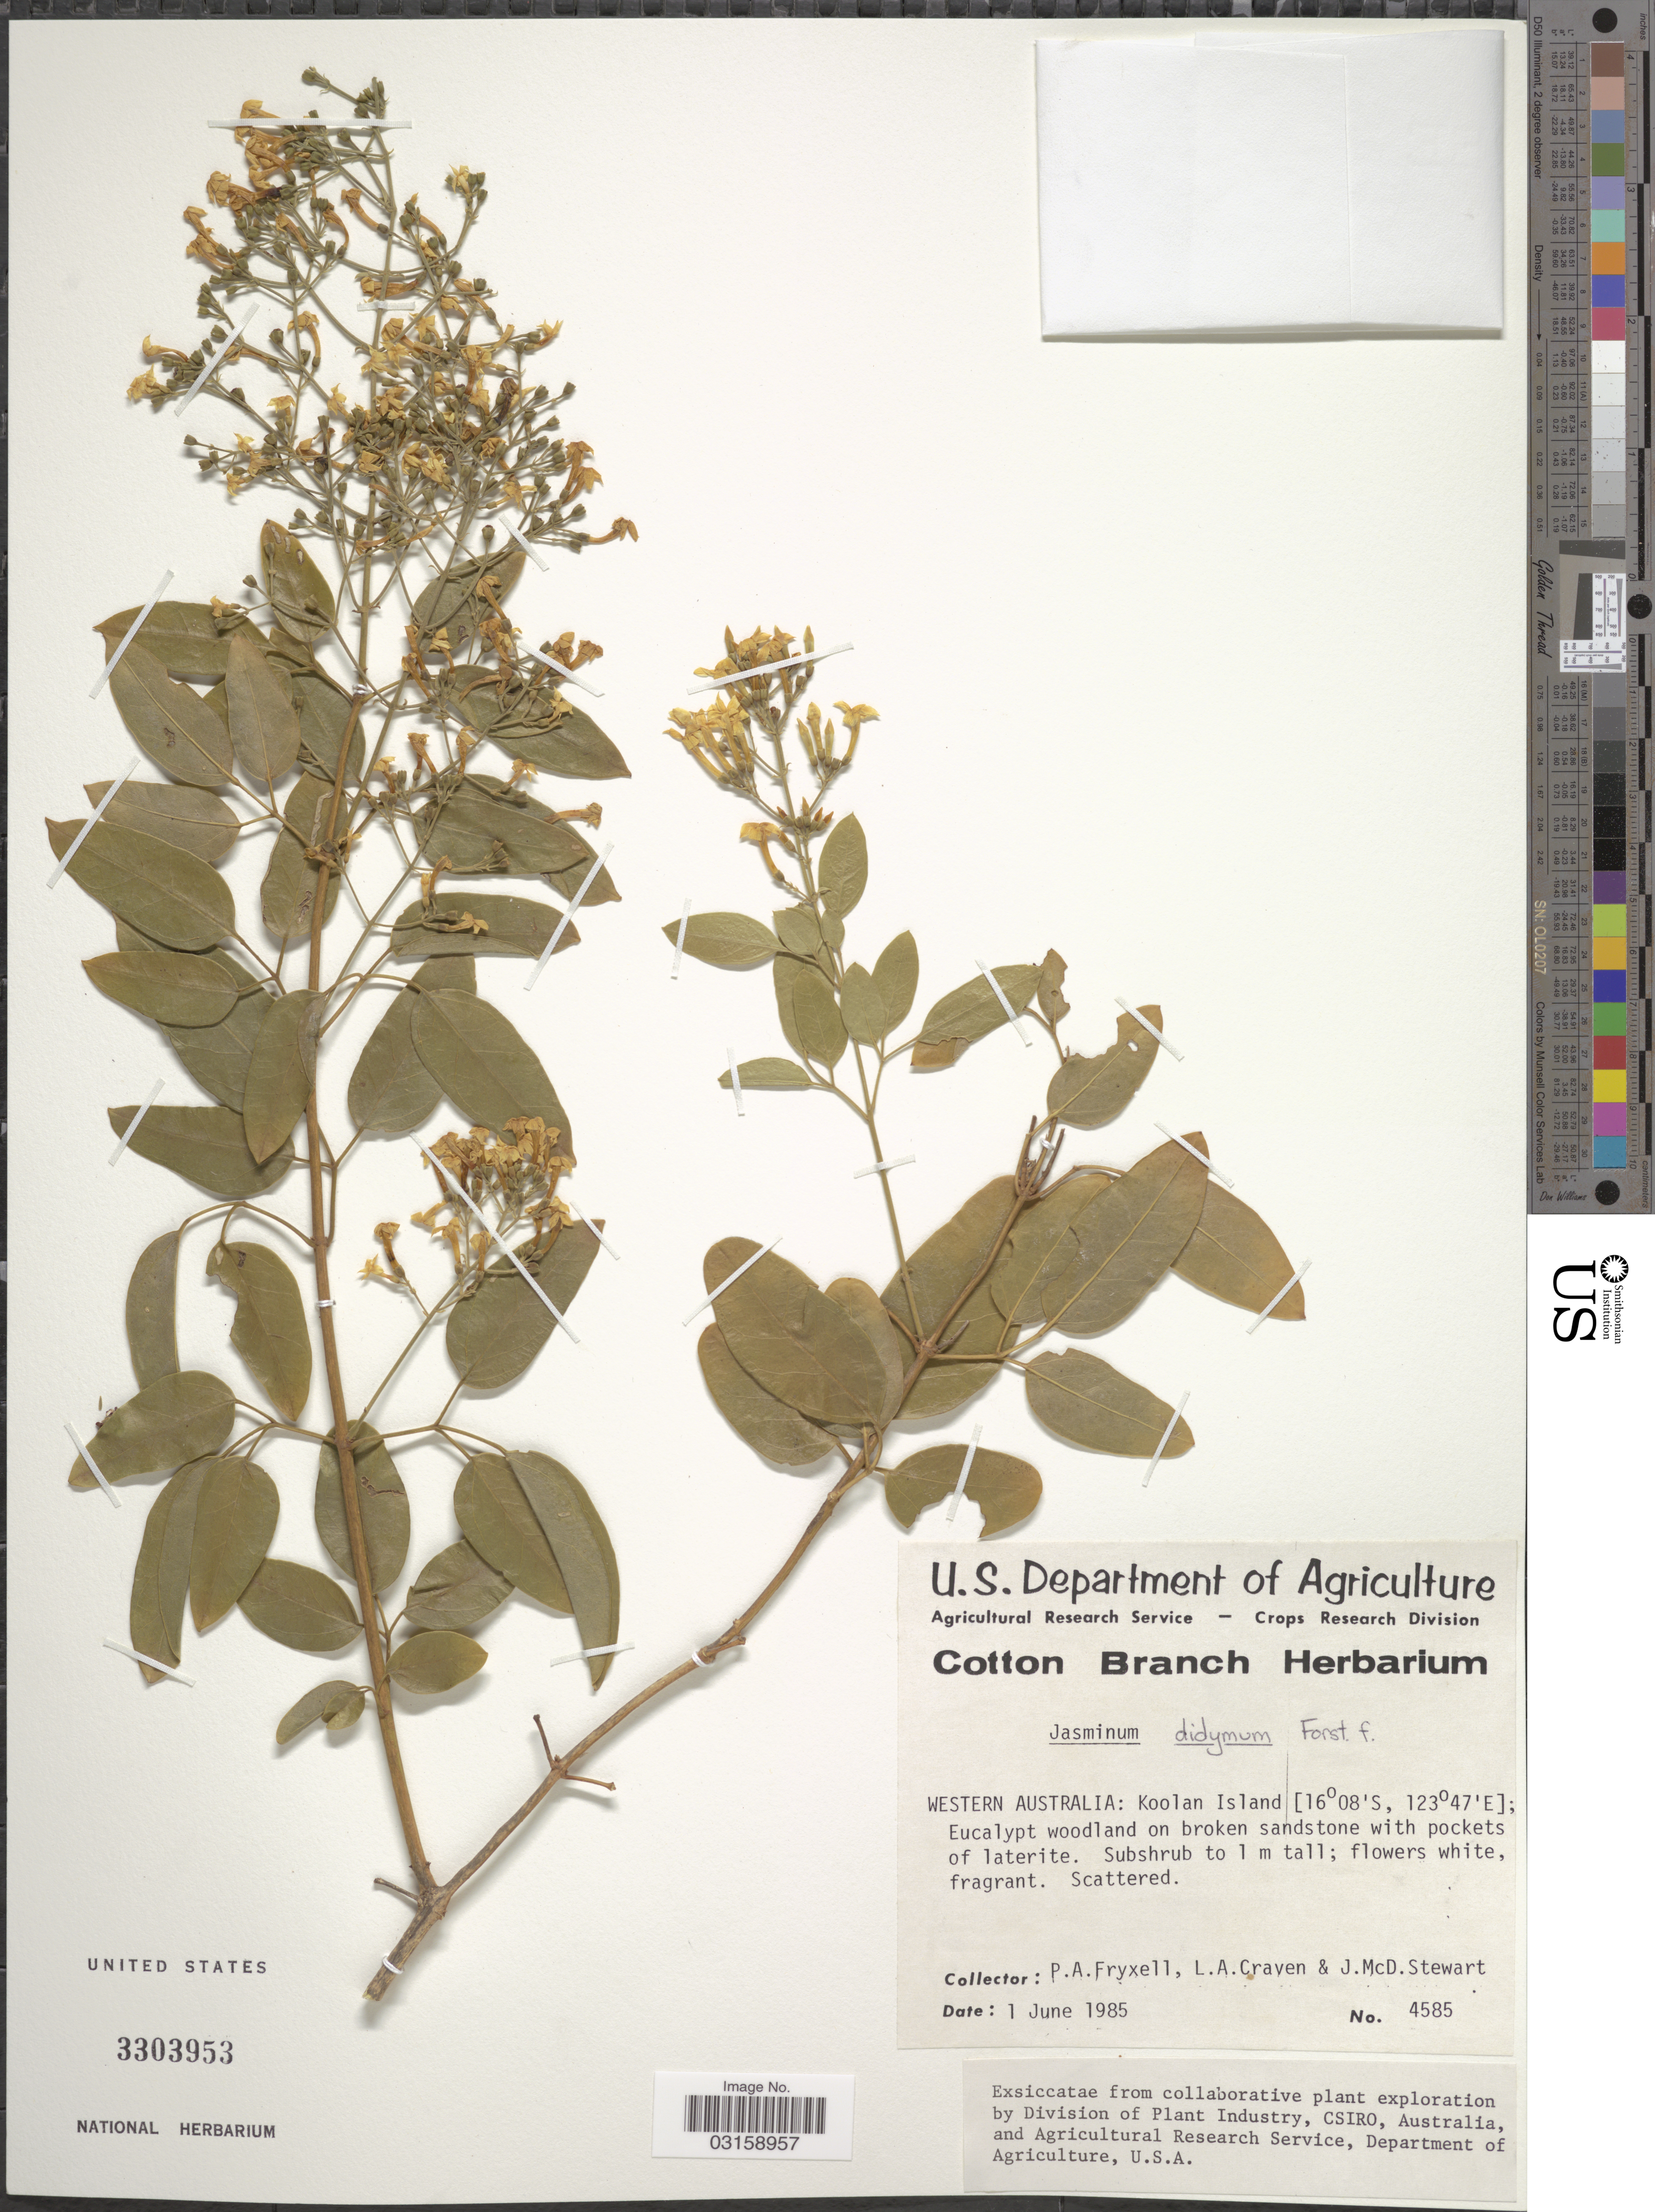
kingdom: Plantae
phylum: Tracheophyta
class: Magnoliopsida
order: Lamiales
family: Oleaceae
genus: Jasminum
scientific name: Jasminum didymum subsp. didymum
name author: G. Forst.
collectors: P. A. Fryxell, L. A. Craven & J. Stewart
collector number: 4585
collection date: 1985-06-01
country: Australia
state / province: Western Australia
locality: Koolan Island.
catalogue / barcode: US 3303953